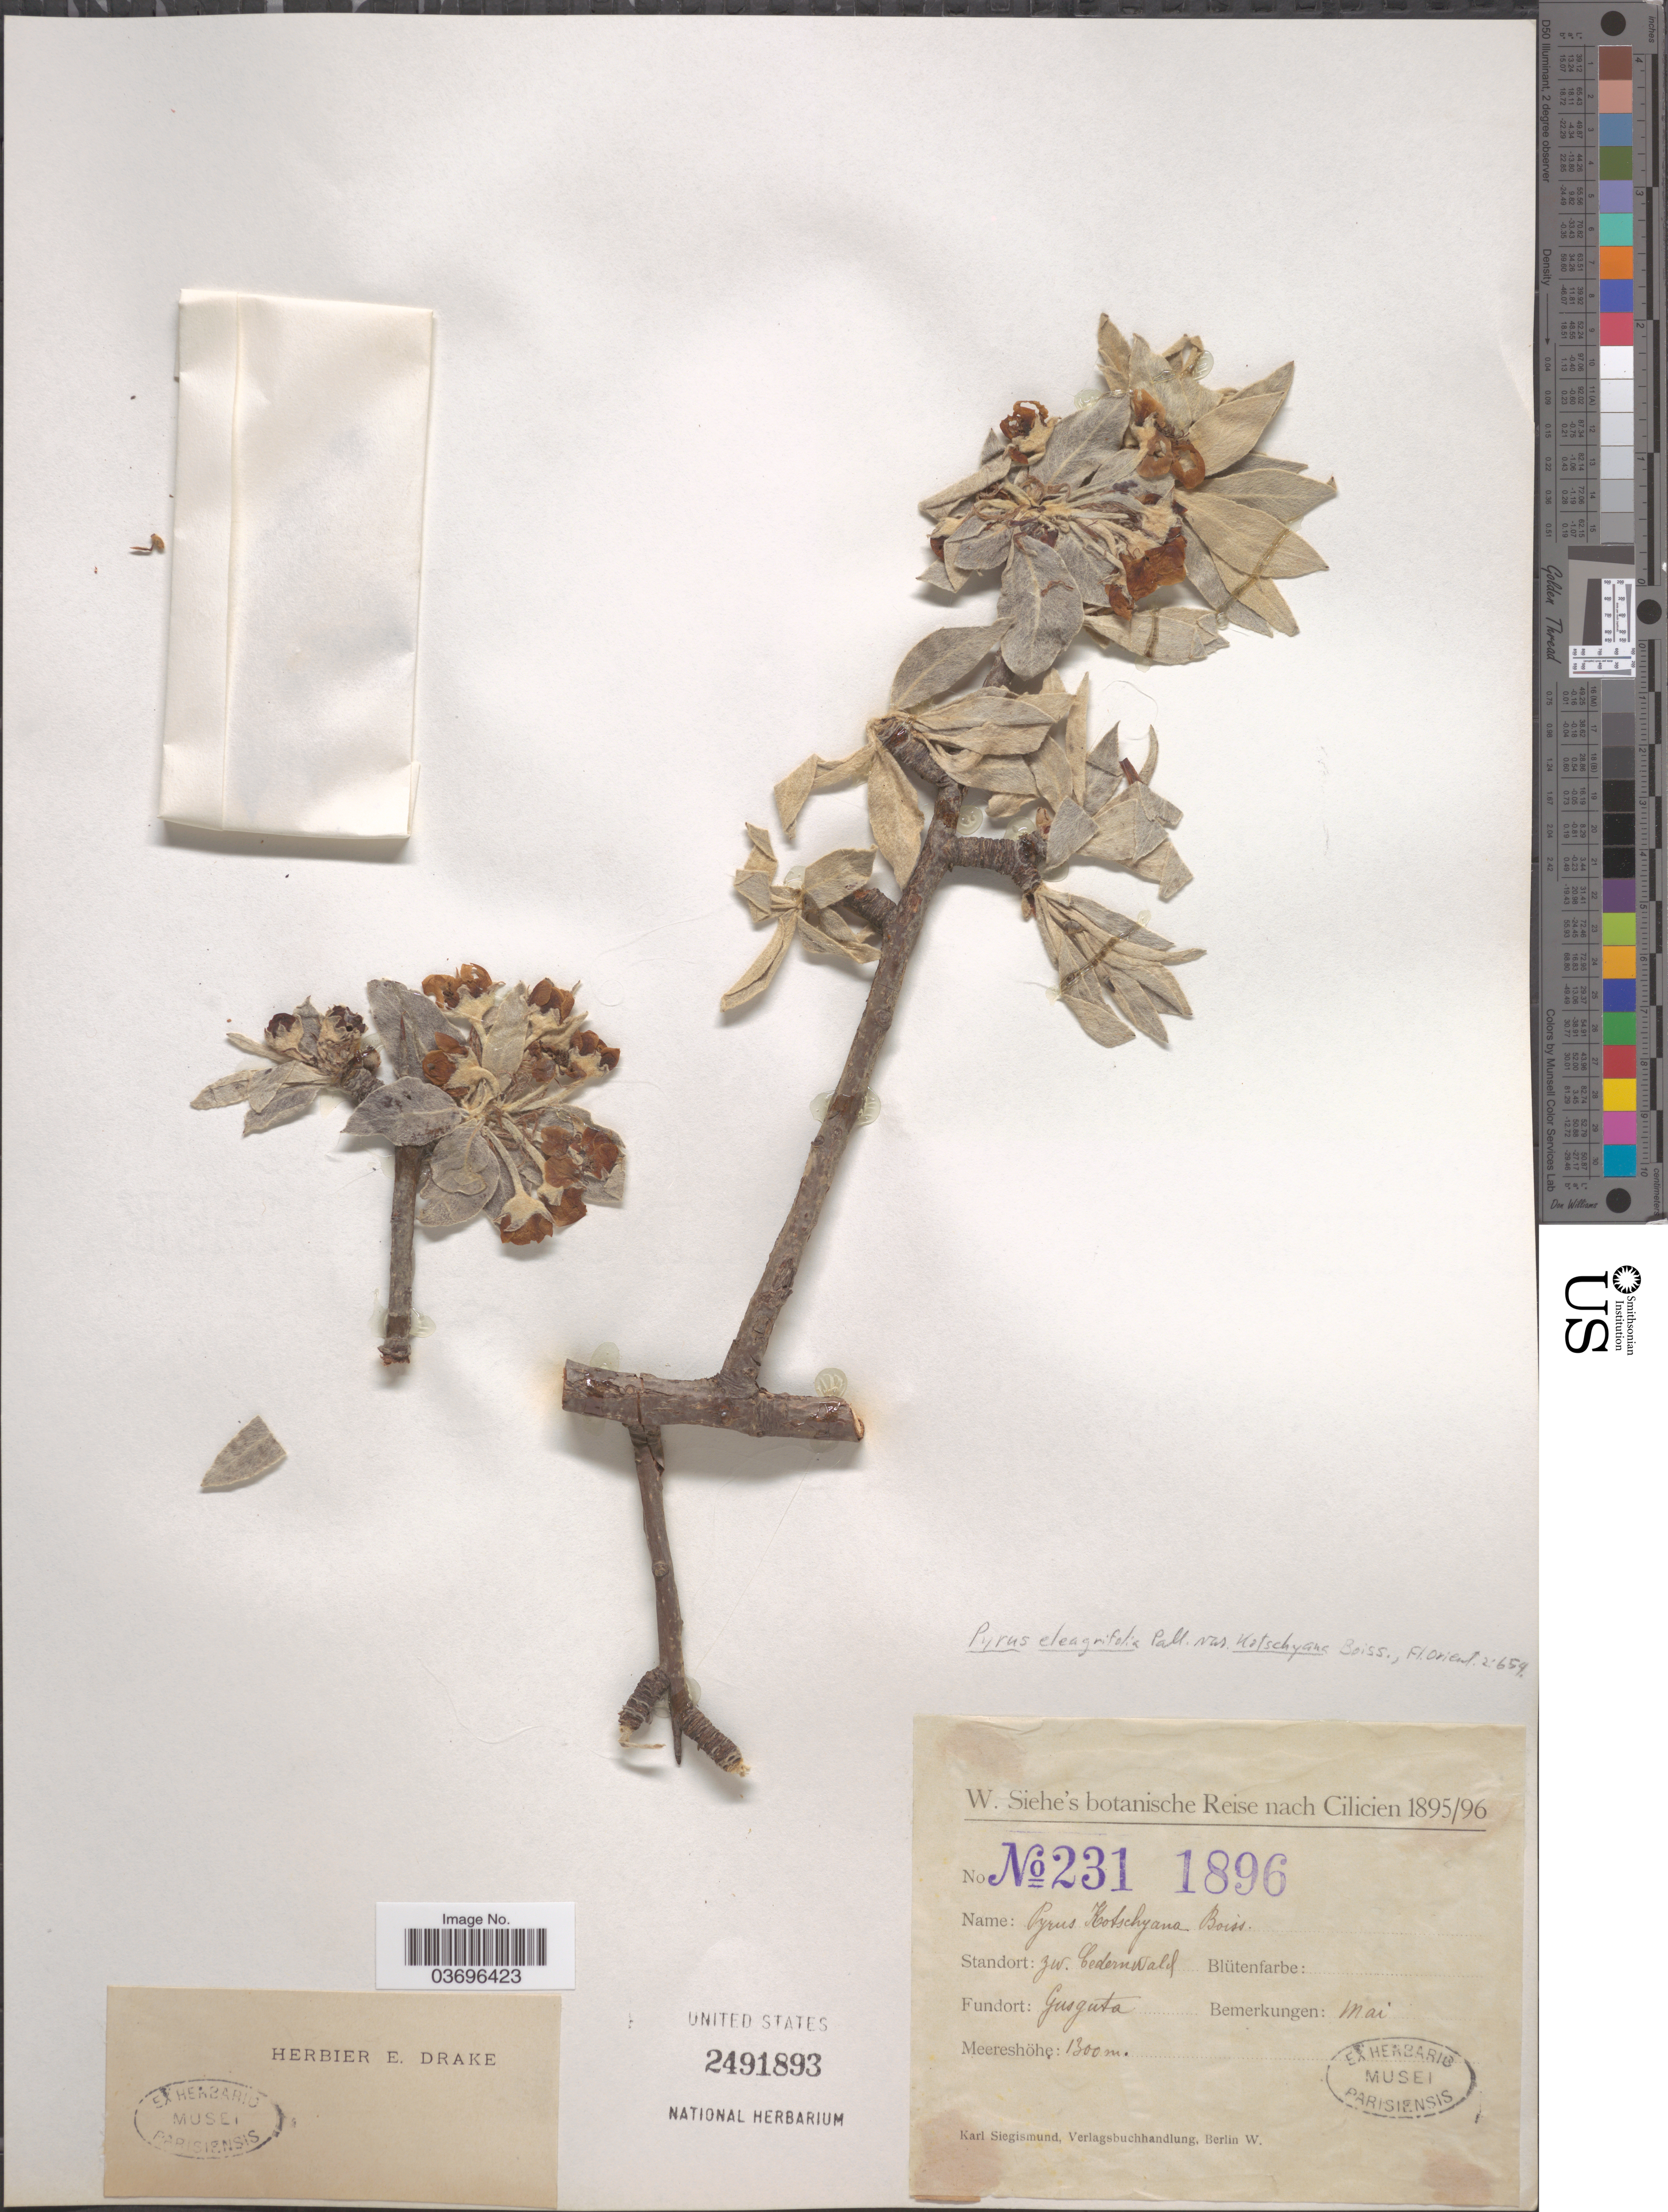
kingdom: Plantae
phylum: Tracheophyta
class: Magnoliopsida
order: Rosales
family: Rosaceae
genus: Pyrus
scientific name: Pyrus elaeagrifolia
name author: Pall.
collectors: W. Siehe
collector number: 231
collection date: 1896-05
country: Turkey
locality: Cilicien. Zw. Cedernwald. Gusguta. [interpreted]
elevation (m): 1300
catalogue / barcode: US 2491893